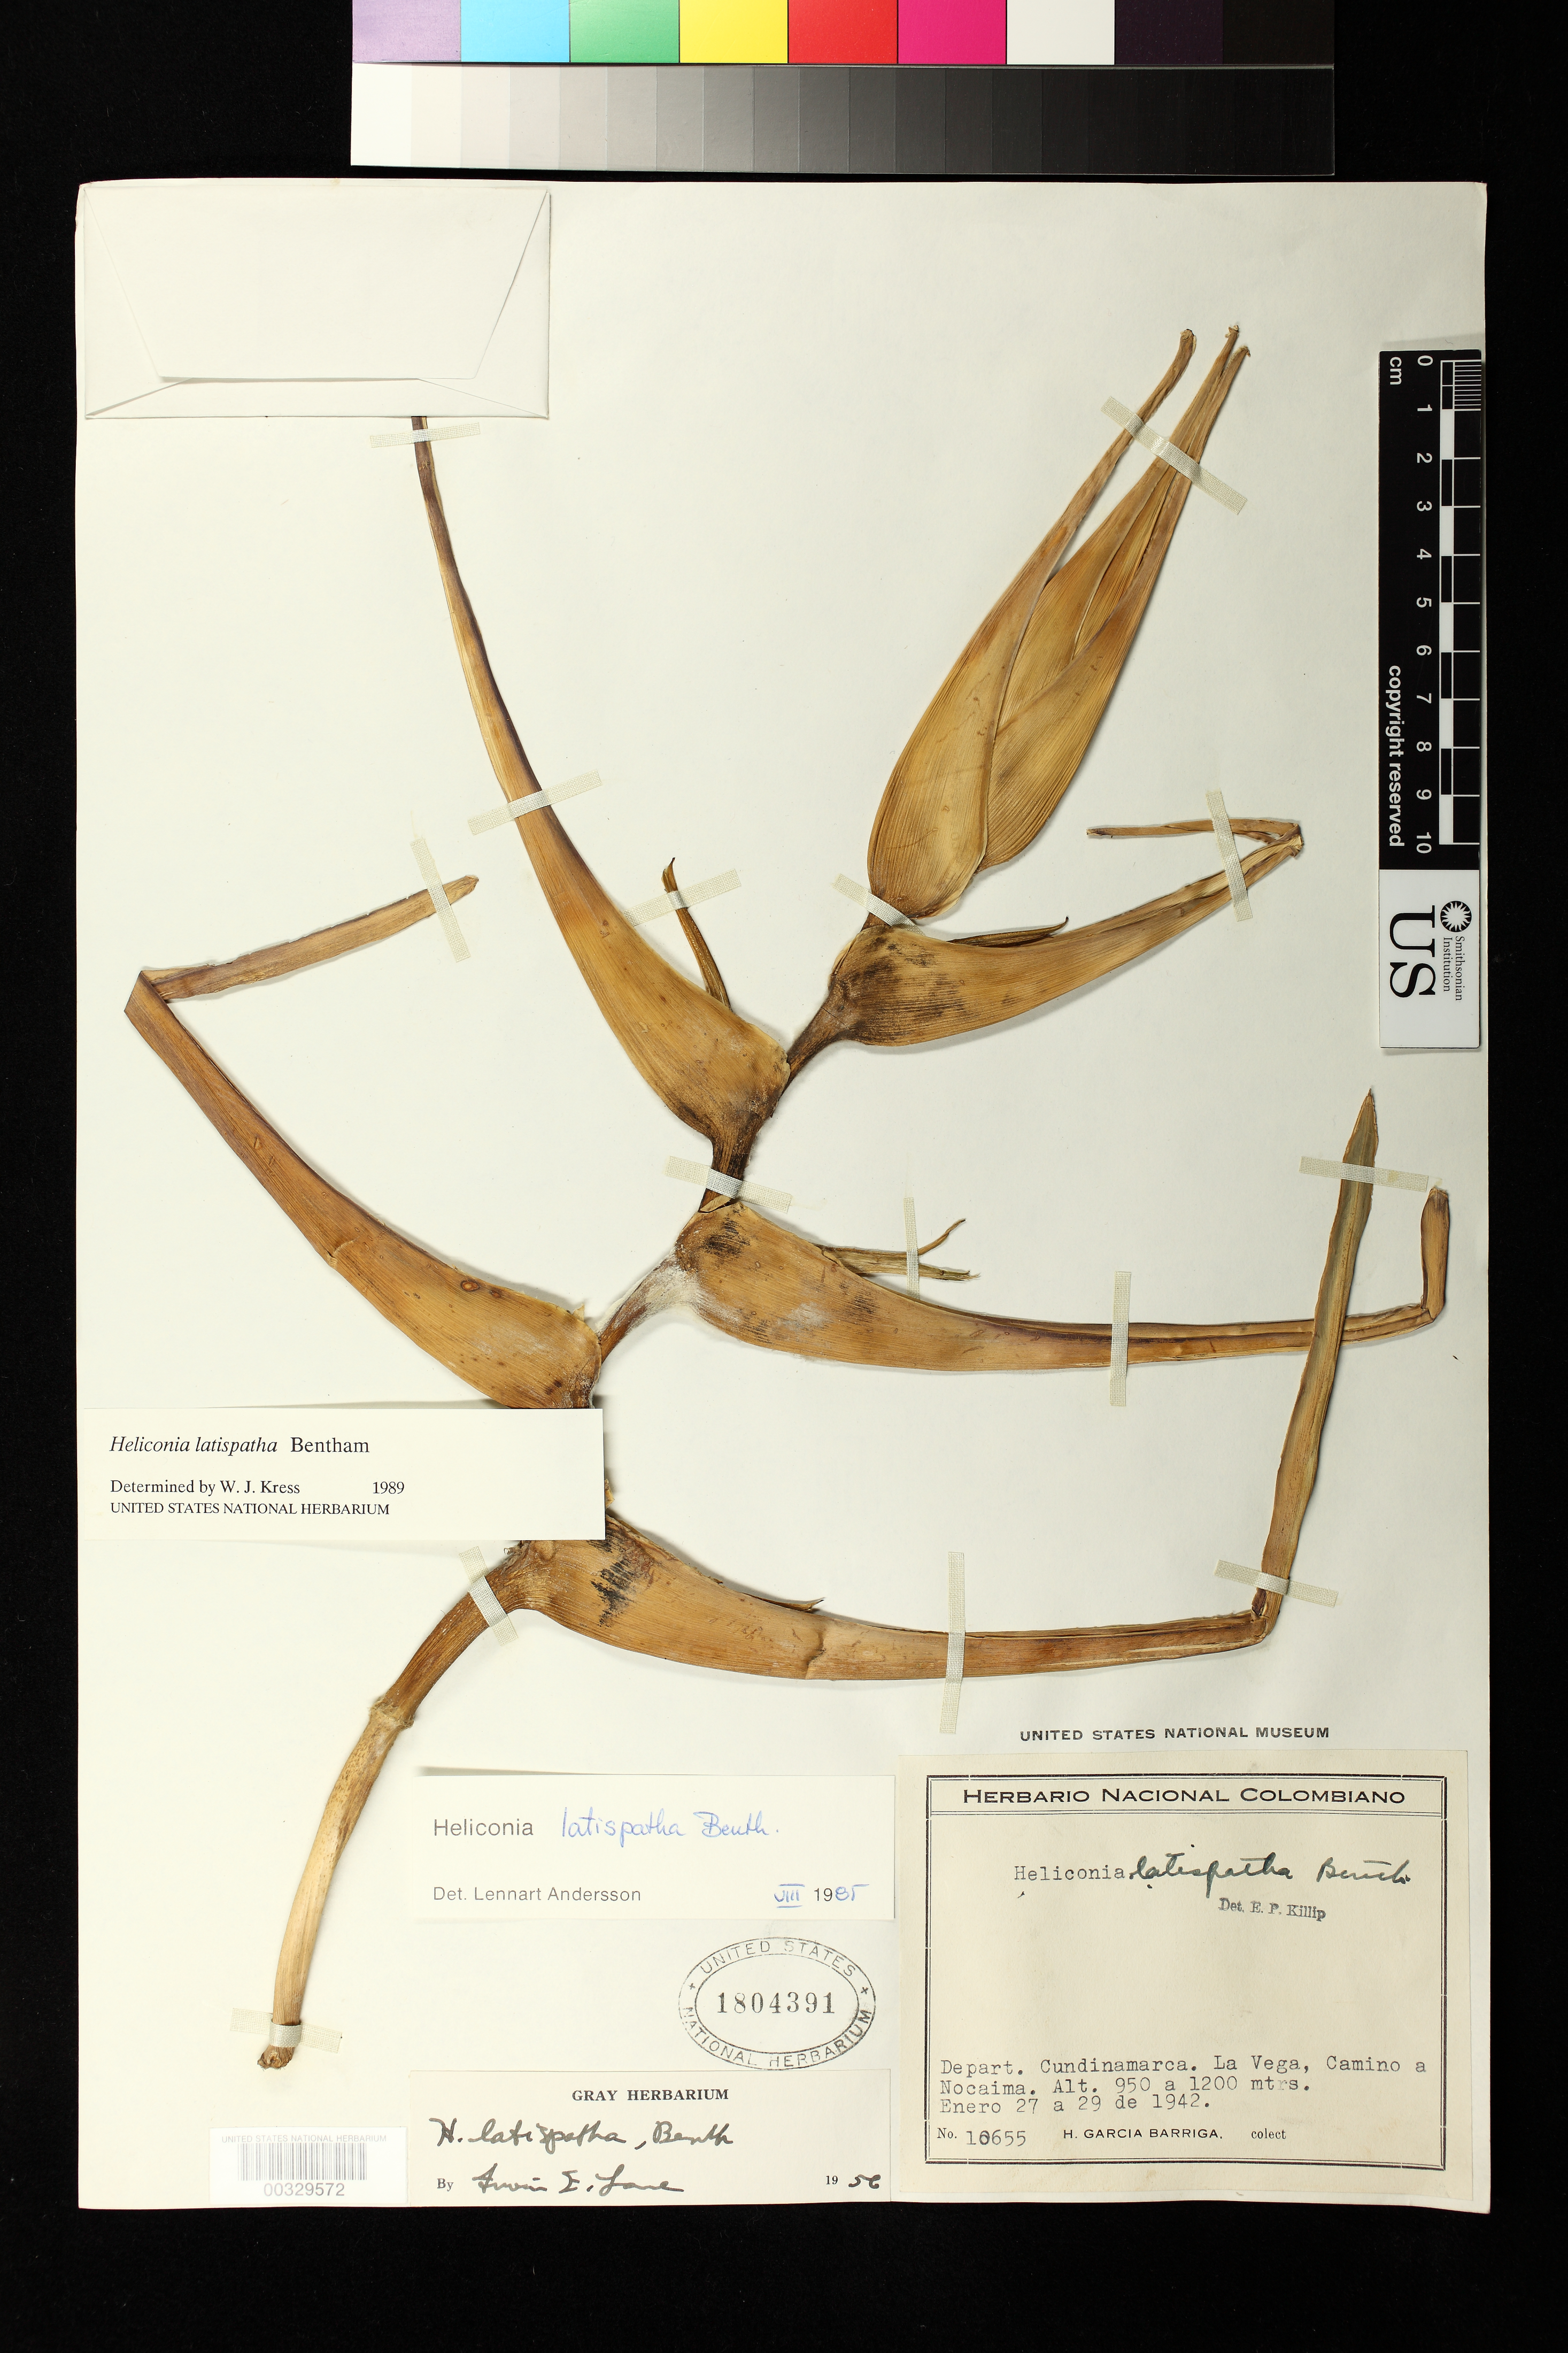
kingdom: Plantae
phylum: Tracheophyta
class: Liliopsida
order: Zingiberales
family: Heliconiaceae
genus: Heliconia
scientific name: Heliconia latispatha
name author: Benth.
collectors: H. García Barriga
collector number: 10655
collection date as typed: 27 Jan 1942 to 29 Jan 1942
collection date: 1942-01-27/1942-01-29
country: Colombia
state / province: Cundinamarca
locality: La Vega, road to Nocaima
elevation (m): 950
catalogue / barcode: US 1804391